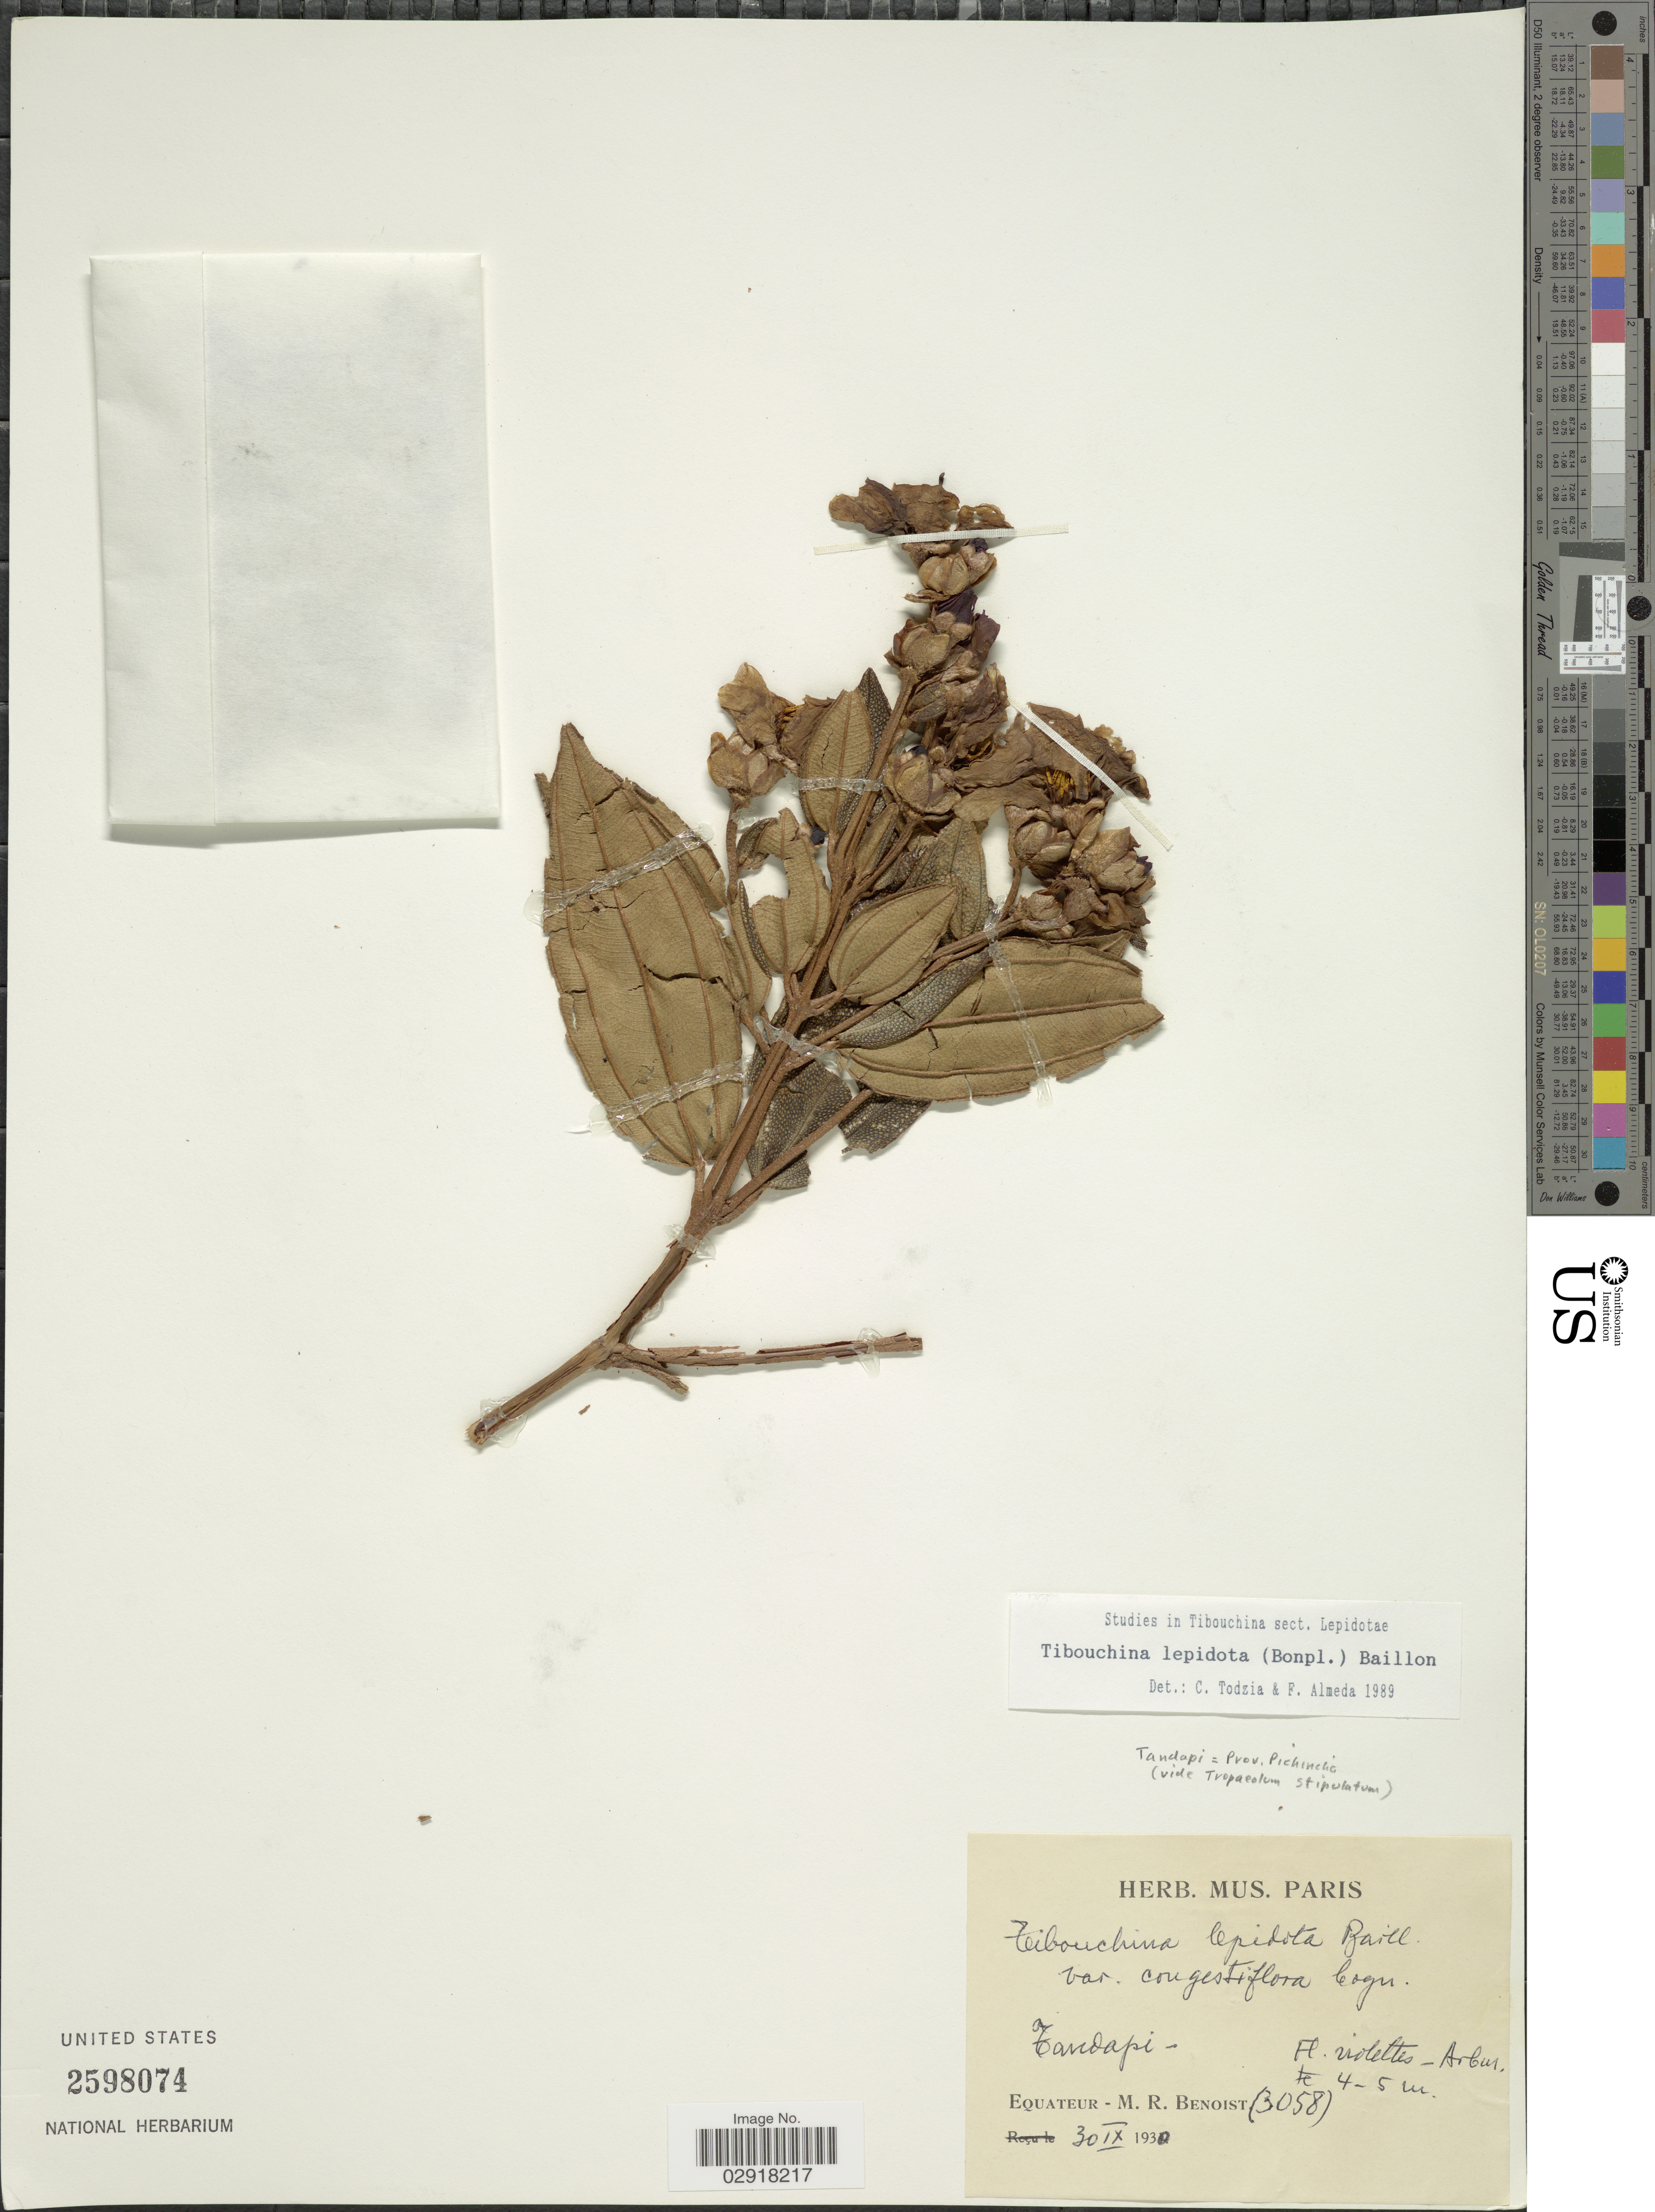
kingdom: Plantae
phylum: Tracheophyta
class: Magnoliopsida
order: Myrtales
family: Melastomataceae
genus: Andesanthus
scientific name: Andesanthus lepidotus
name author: (Humb. & Bonpl.) P.J.F. Guim. & Michelang.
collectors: M. Benoist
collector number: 3058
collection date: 1930-09-30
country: Ecuador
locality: Tandapi. Equateur.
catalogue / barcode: US 2598074